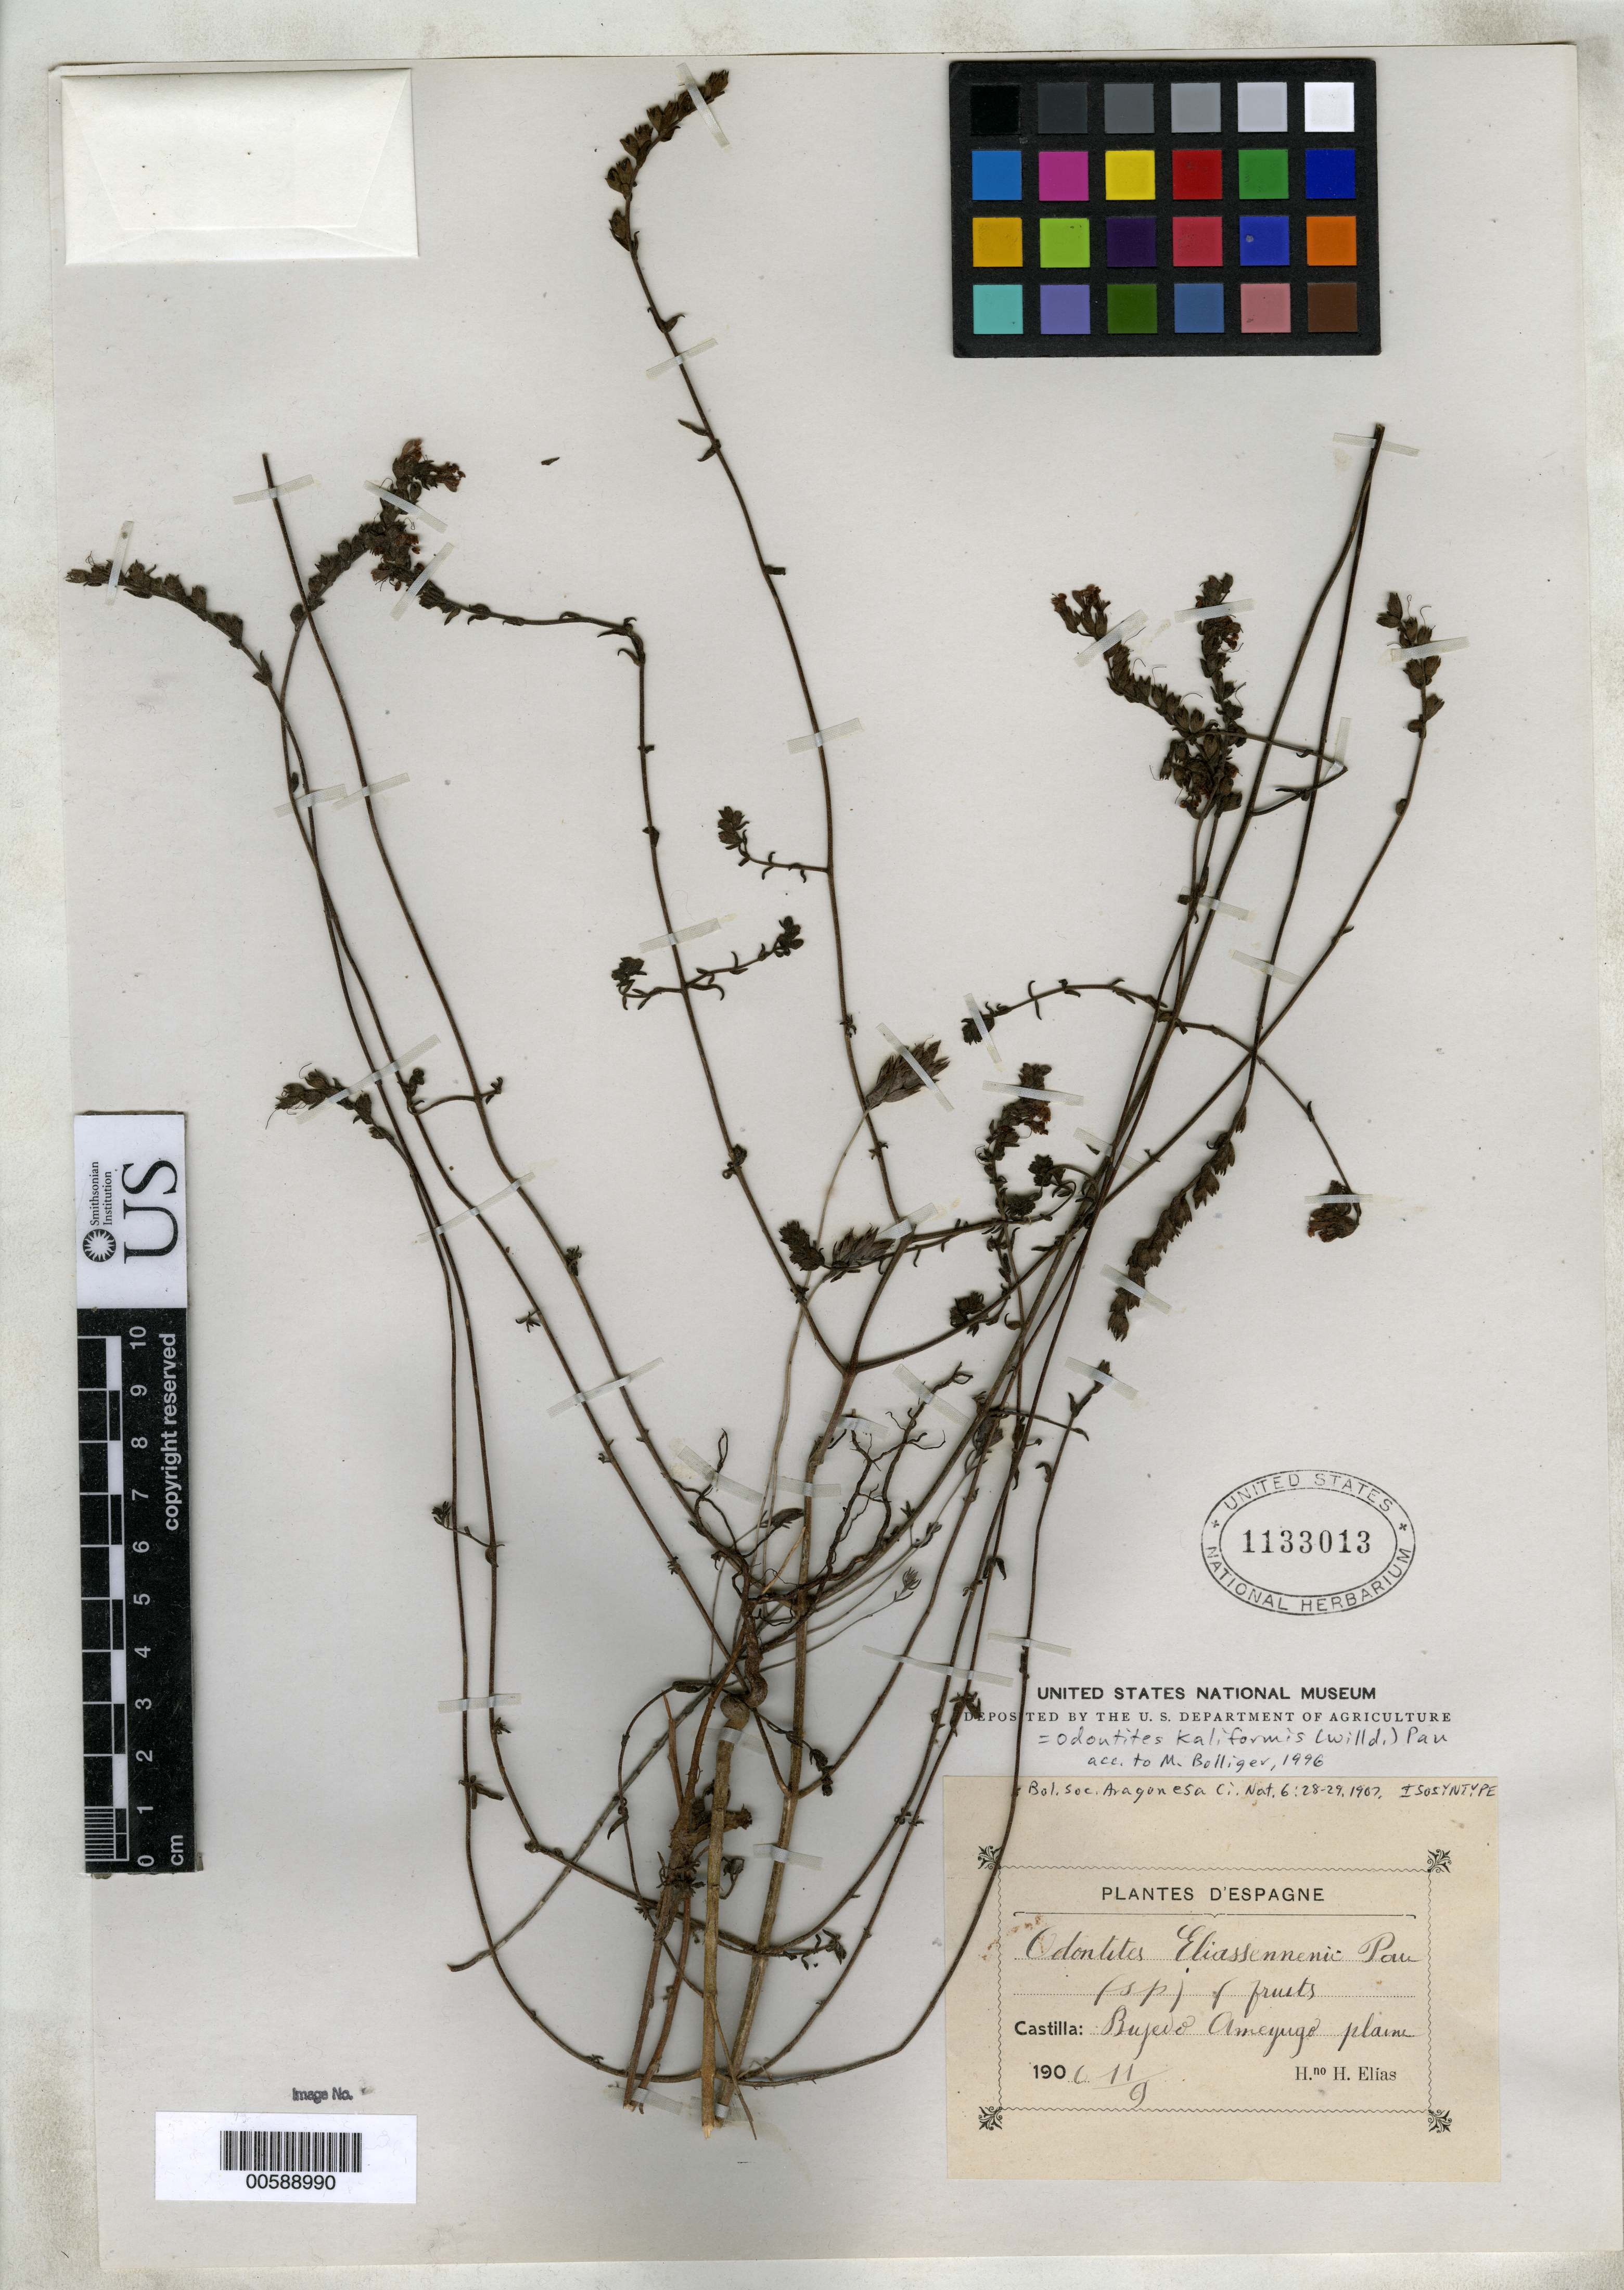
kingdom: Plantae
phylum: Tracheophyta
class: Magnoliopsida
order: Lamiales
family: Orobanchaceae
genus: Odontites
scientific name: Odontites eliassennenii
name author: Pau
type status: Isosyntype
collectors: F. Elias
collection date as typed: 11 Sep 1906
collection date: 1906-09-11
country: Spain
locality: Castilla, Bujevo, Ameguyo, Plaine.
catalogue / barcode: US 1133013